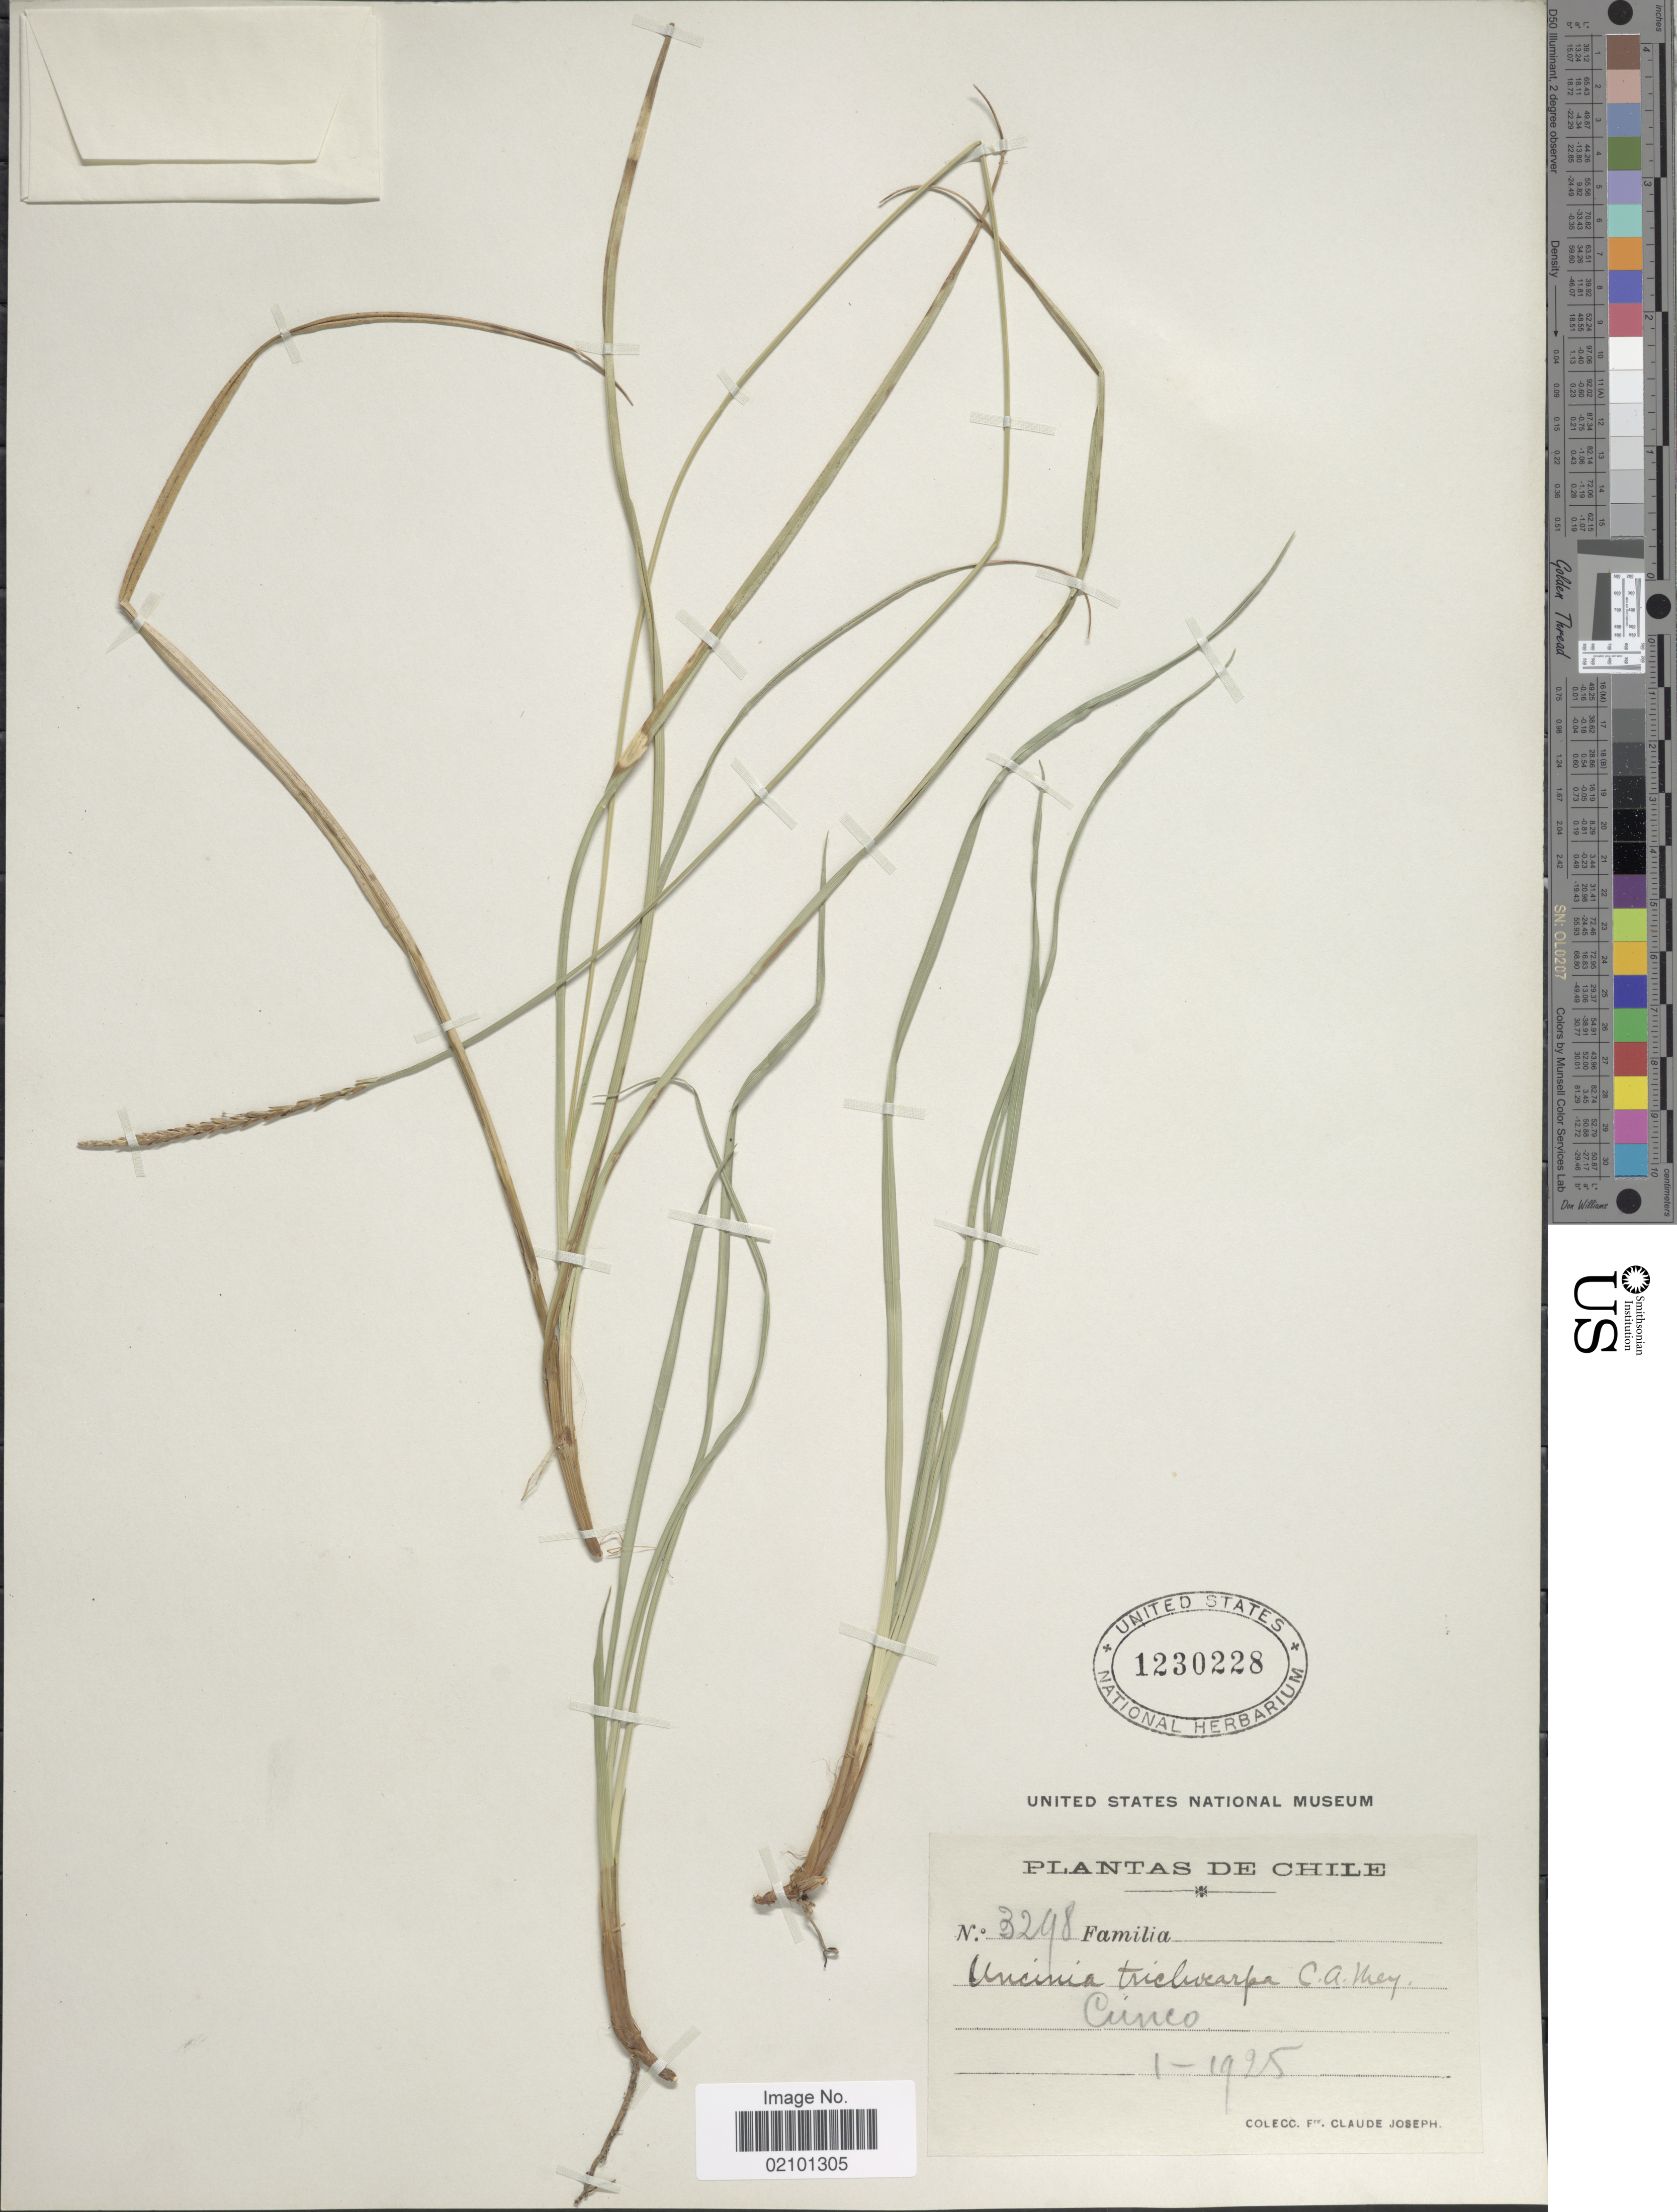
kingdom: Plantae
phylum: Tracheophyta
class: Liliopsida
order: Poales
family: Cyperaceae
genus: Carex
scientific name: Carex delacosta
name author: Kuntze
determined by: Jimnéz-Mejias, Pedro, (UPOS), Universidad Pablo de Olavide (SPAIN)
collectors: Bro. Claude-Joseph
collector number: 3298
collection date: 1925-01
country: Chile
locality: Cunco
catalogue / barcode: US 1230228